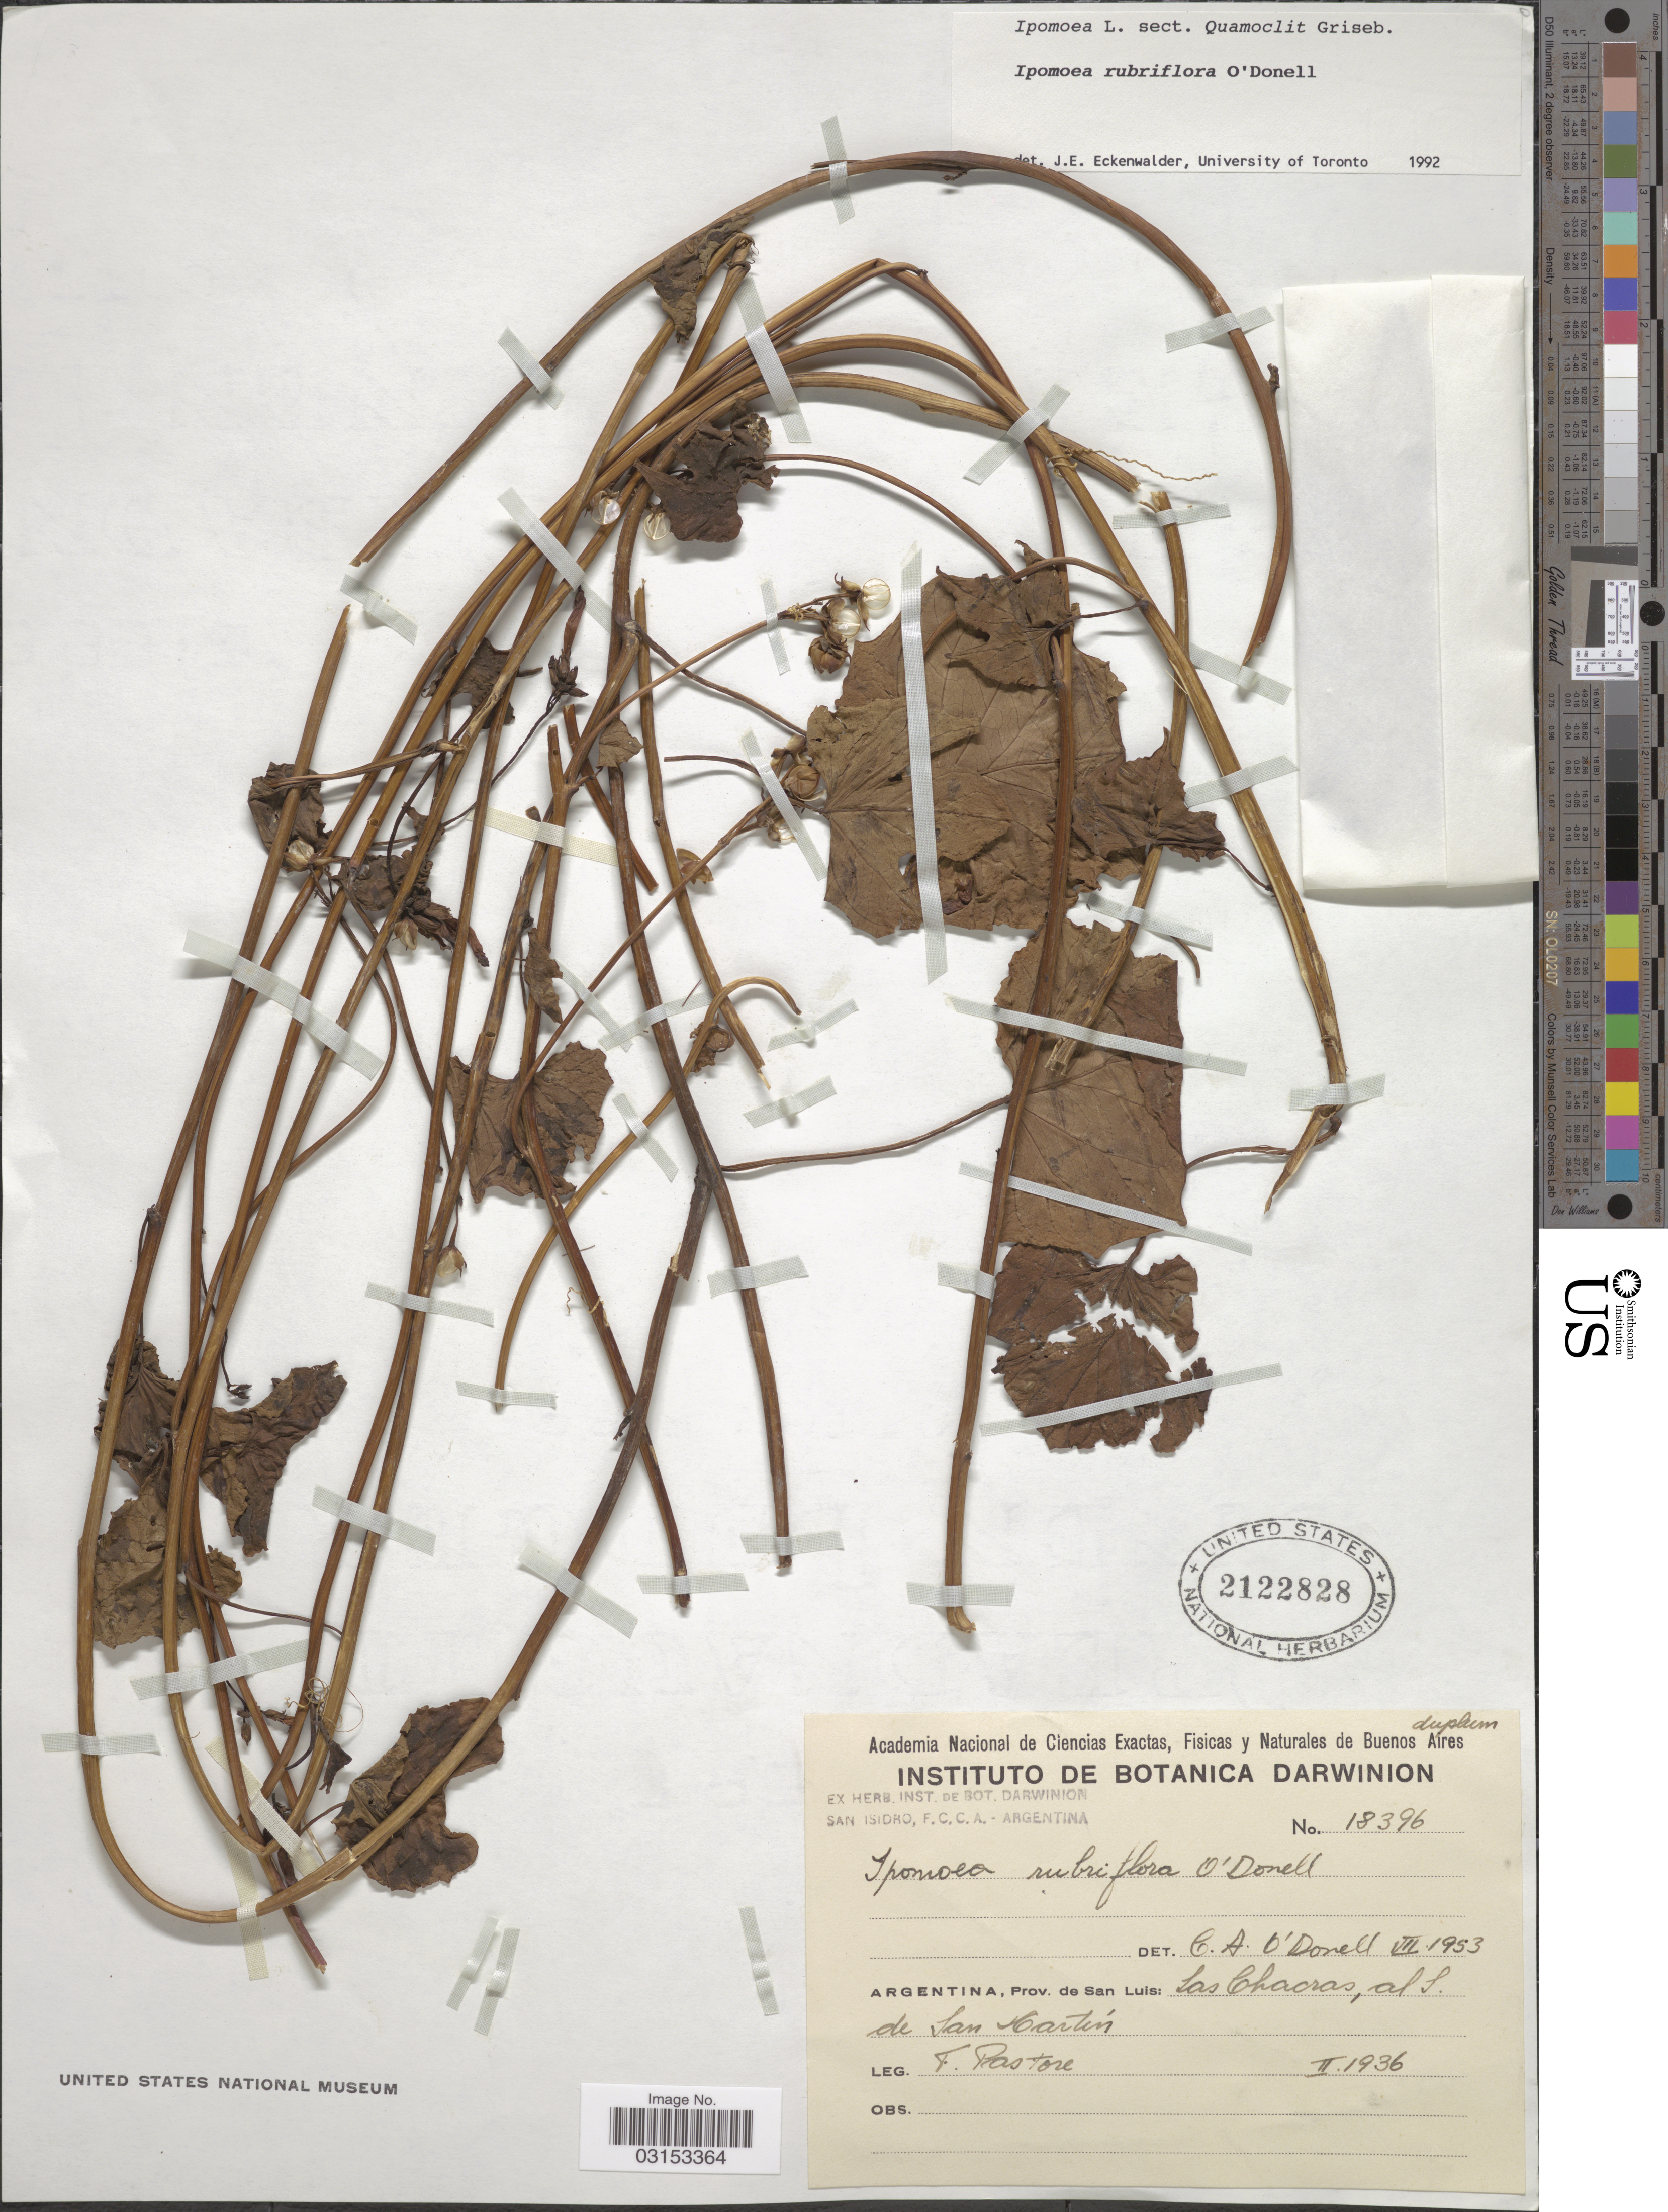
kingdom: Plantae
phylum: Tracheophyta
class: Magnoliopsida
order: Solanales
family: Convolvulaceae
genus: Ipomoea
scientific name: Ipomoea rubriflora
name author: O'Donell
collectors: F. Pastore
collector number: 18396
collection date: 1936-02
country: Argentina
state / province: San Luis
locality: Las Chacras, al S. de San Martín.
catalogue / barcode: US 2122828